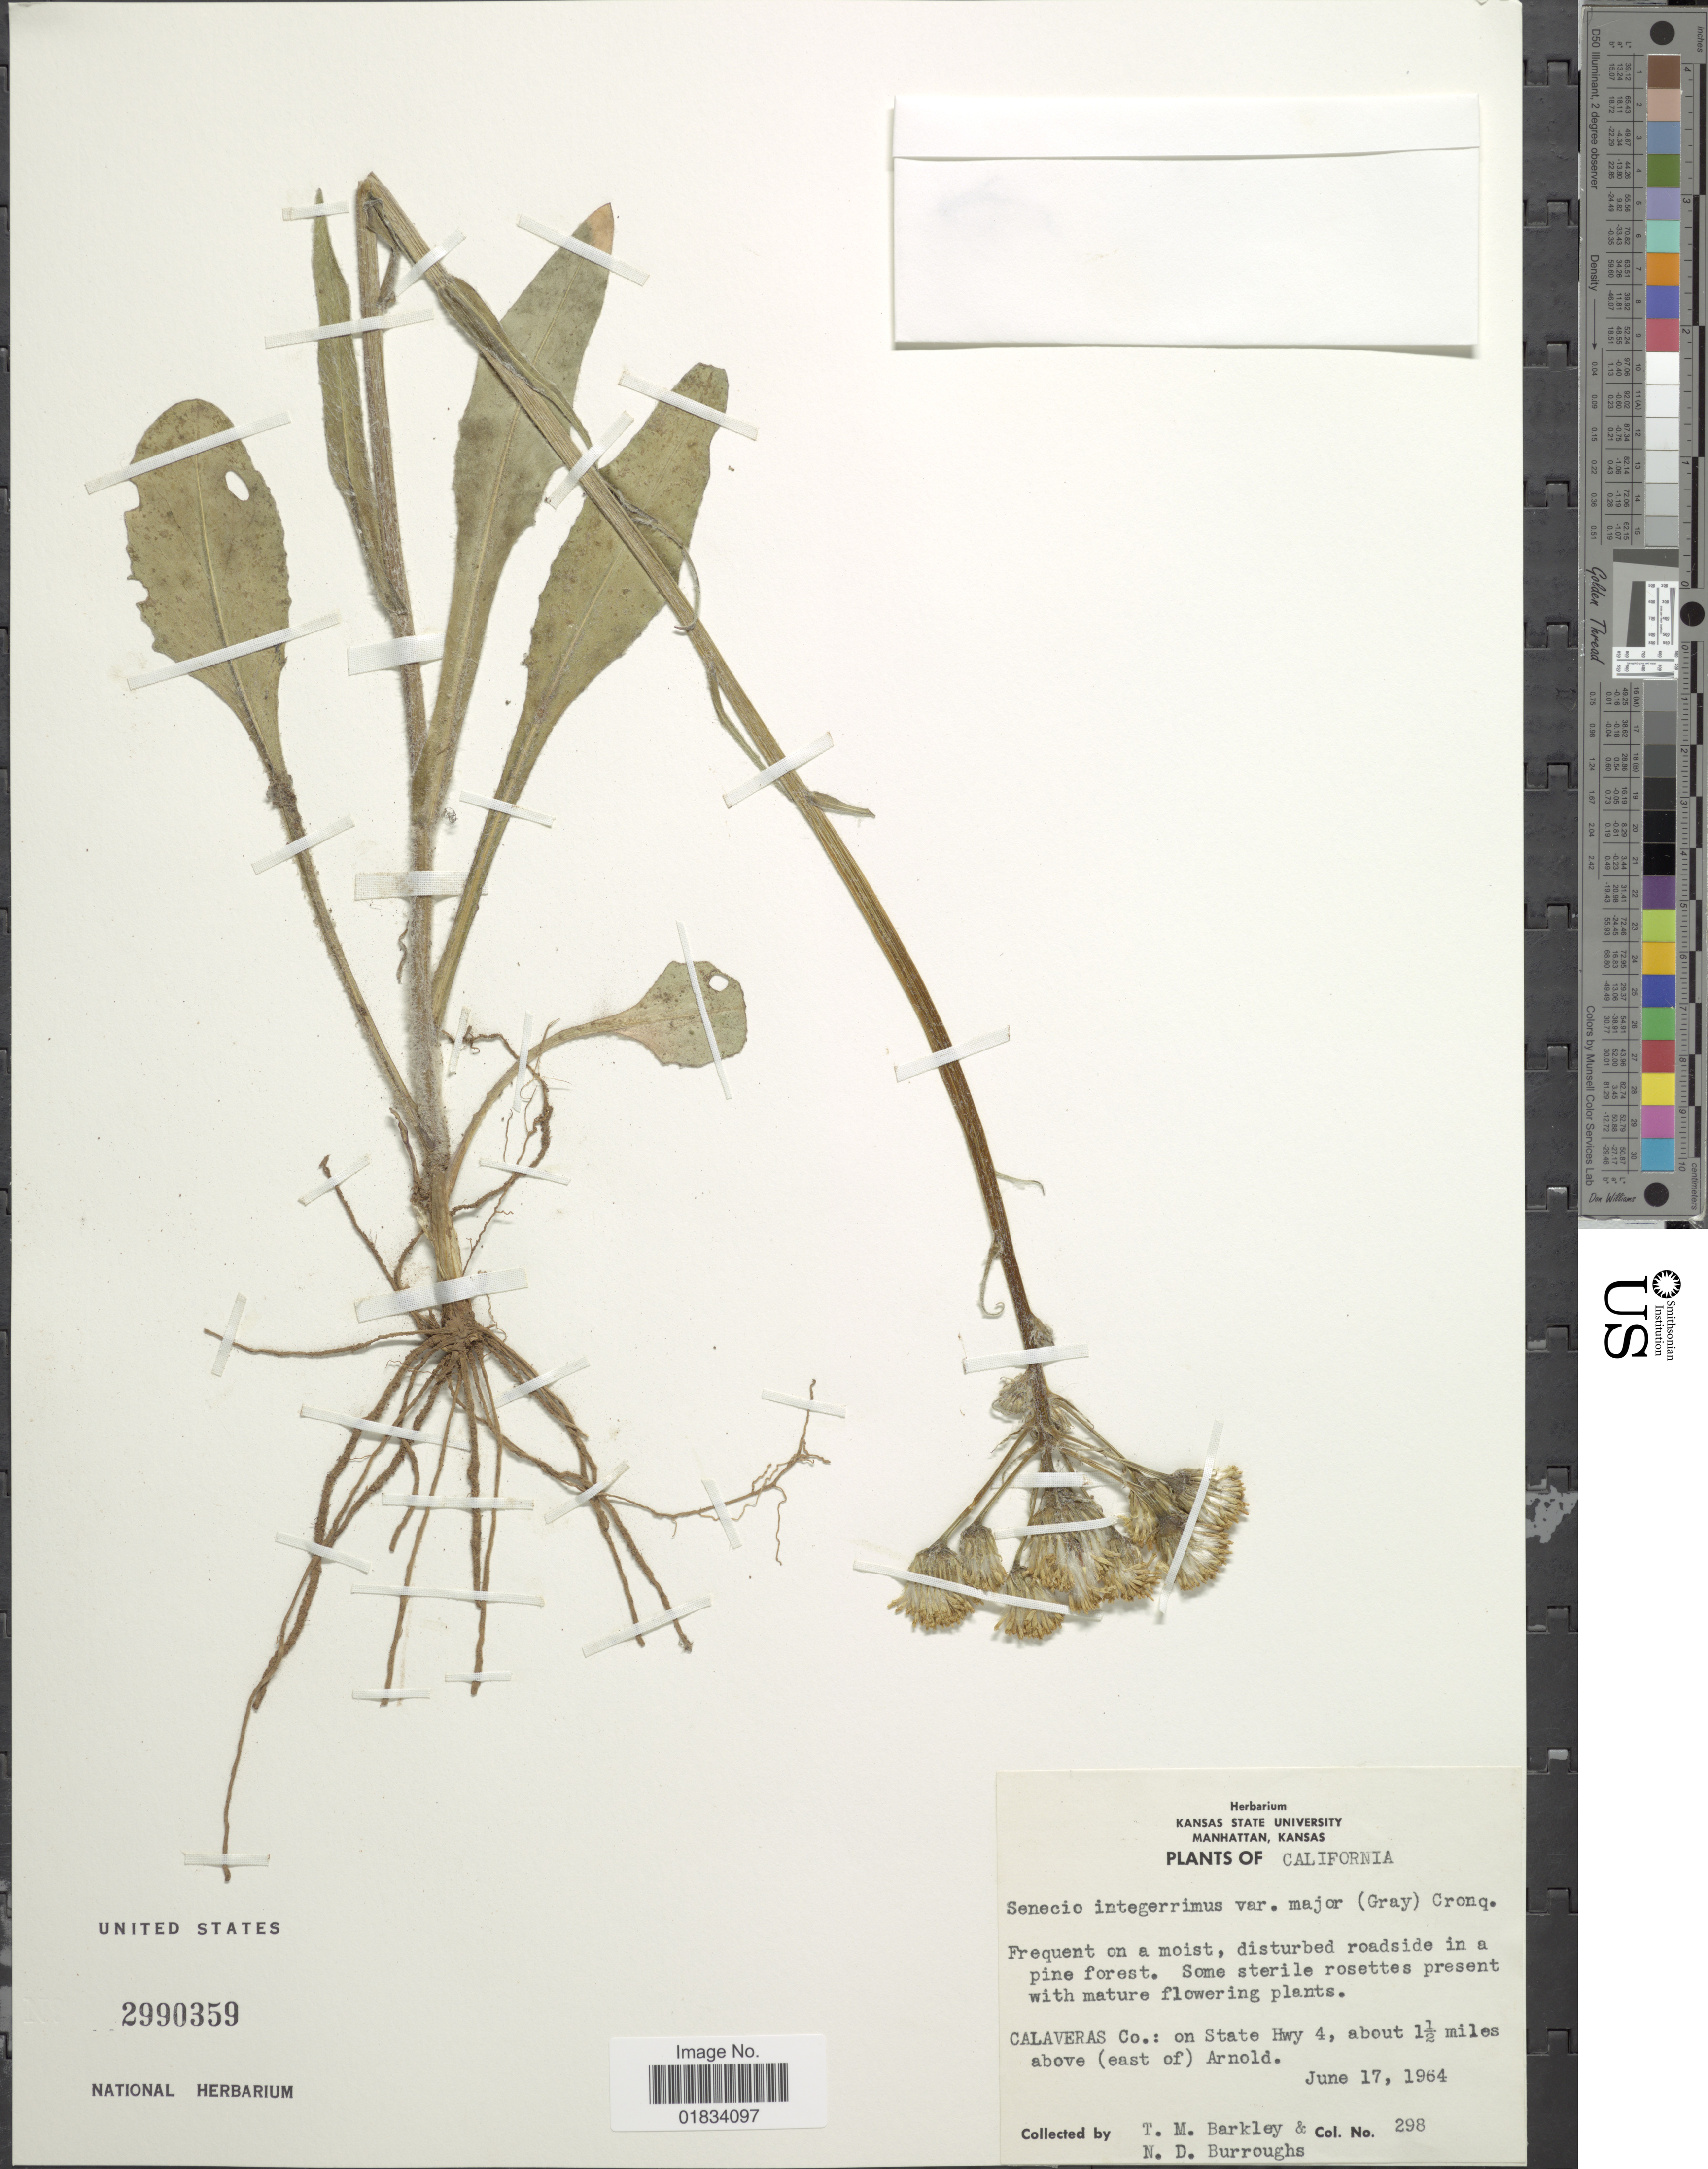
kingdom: Plantae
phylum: Tracheophyta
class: Magnoliopsida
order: Asterales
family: Asteraceae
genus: Senecio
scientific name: Senecio integerrimus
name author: Nutt.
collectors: T. M. Barkley & N. Burroughs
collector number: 298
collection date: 1964-06-17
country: United States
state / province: California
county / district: Calaveras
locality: Calaveras Co.: on State Hwy 4, about 1 ½ miles above (east of) Arnold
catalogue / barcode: US 2990359